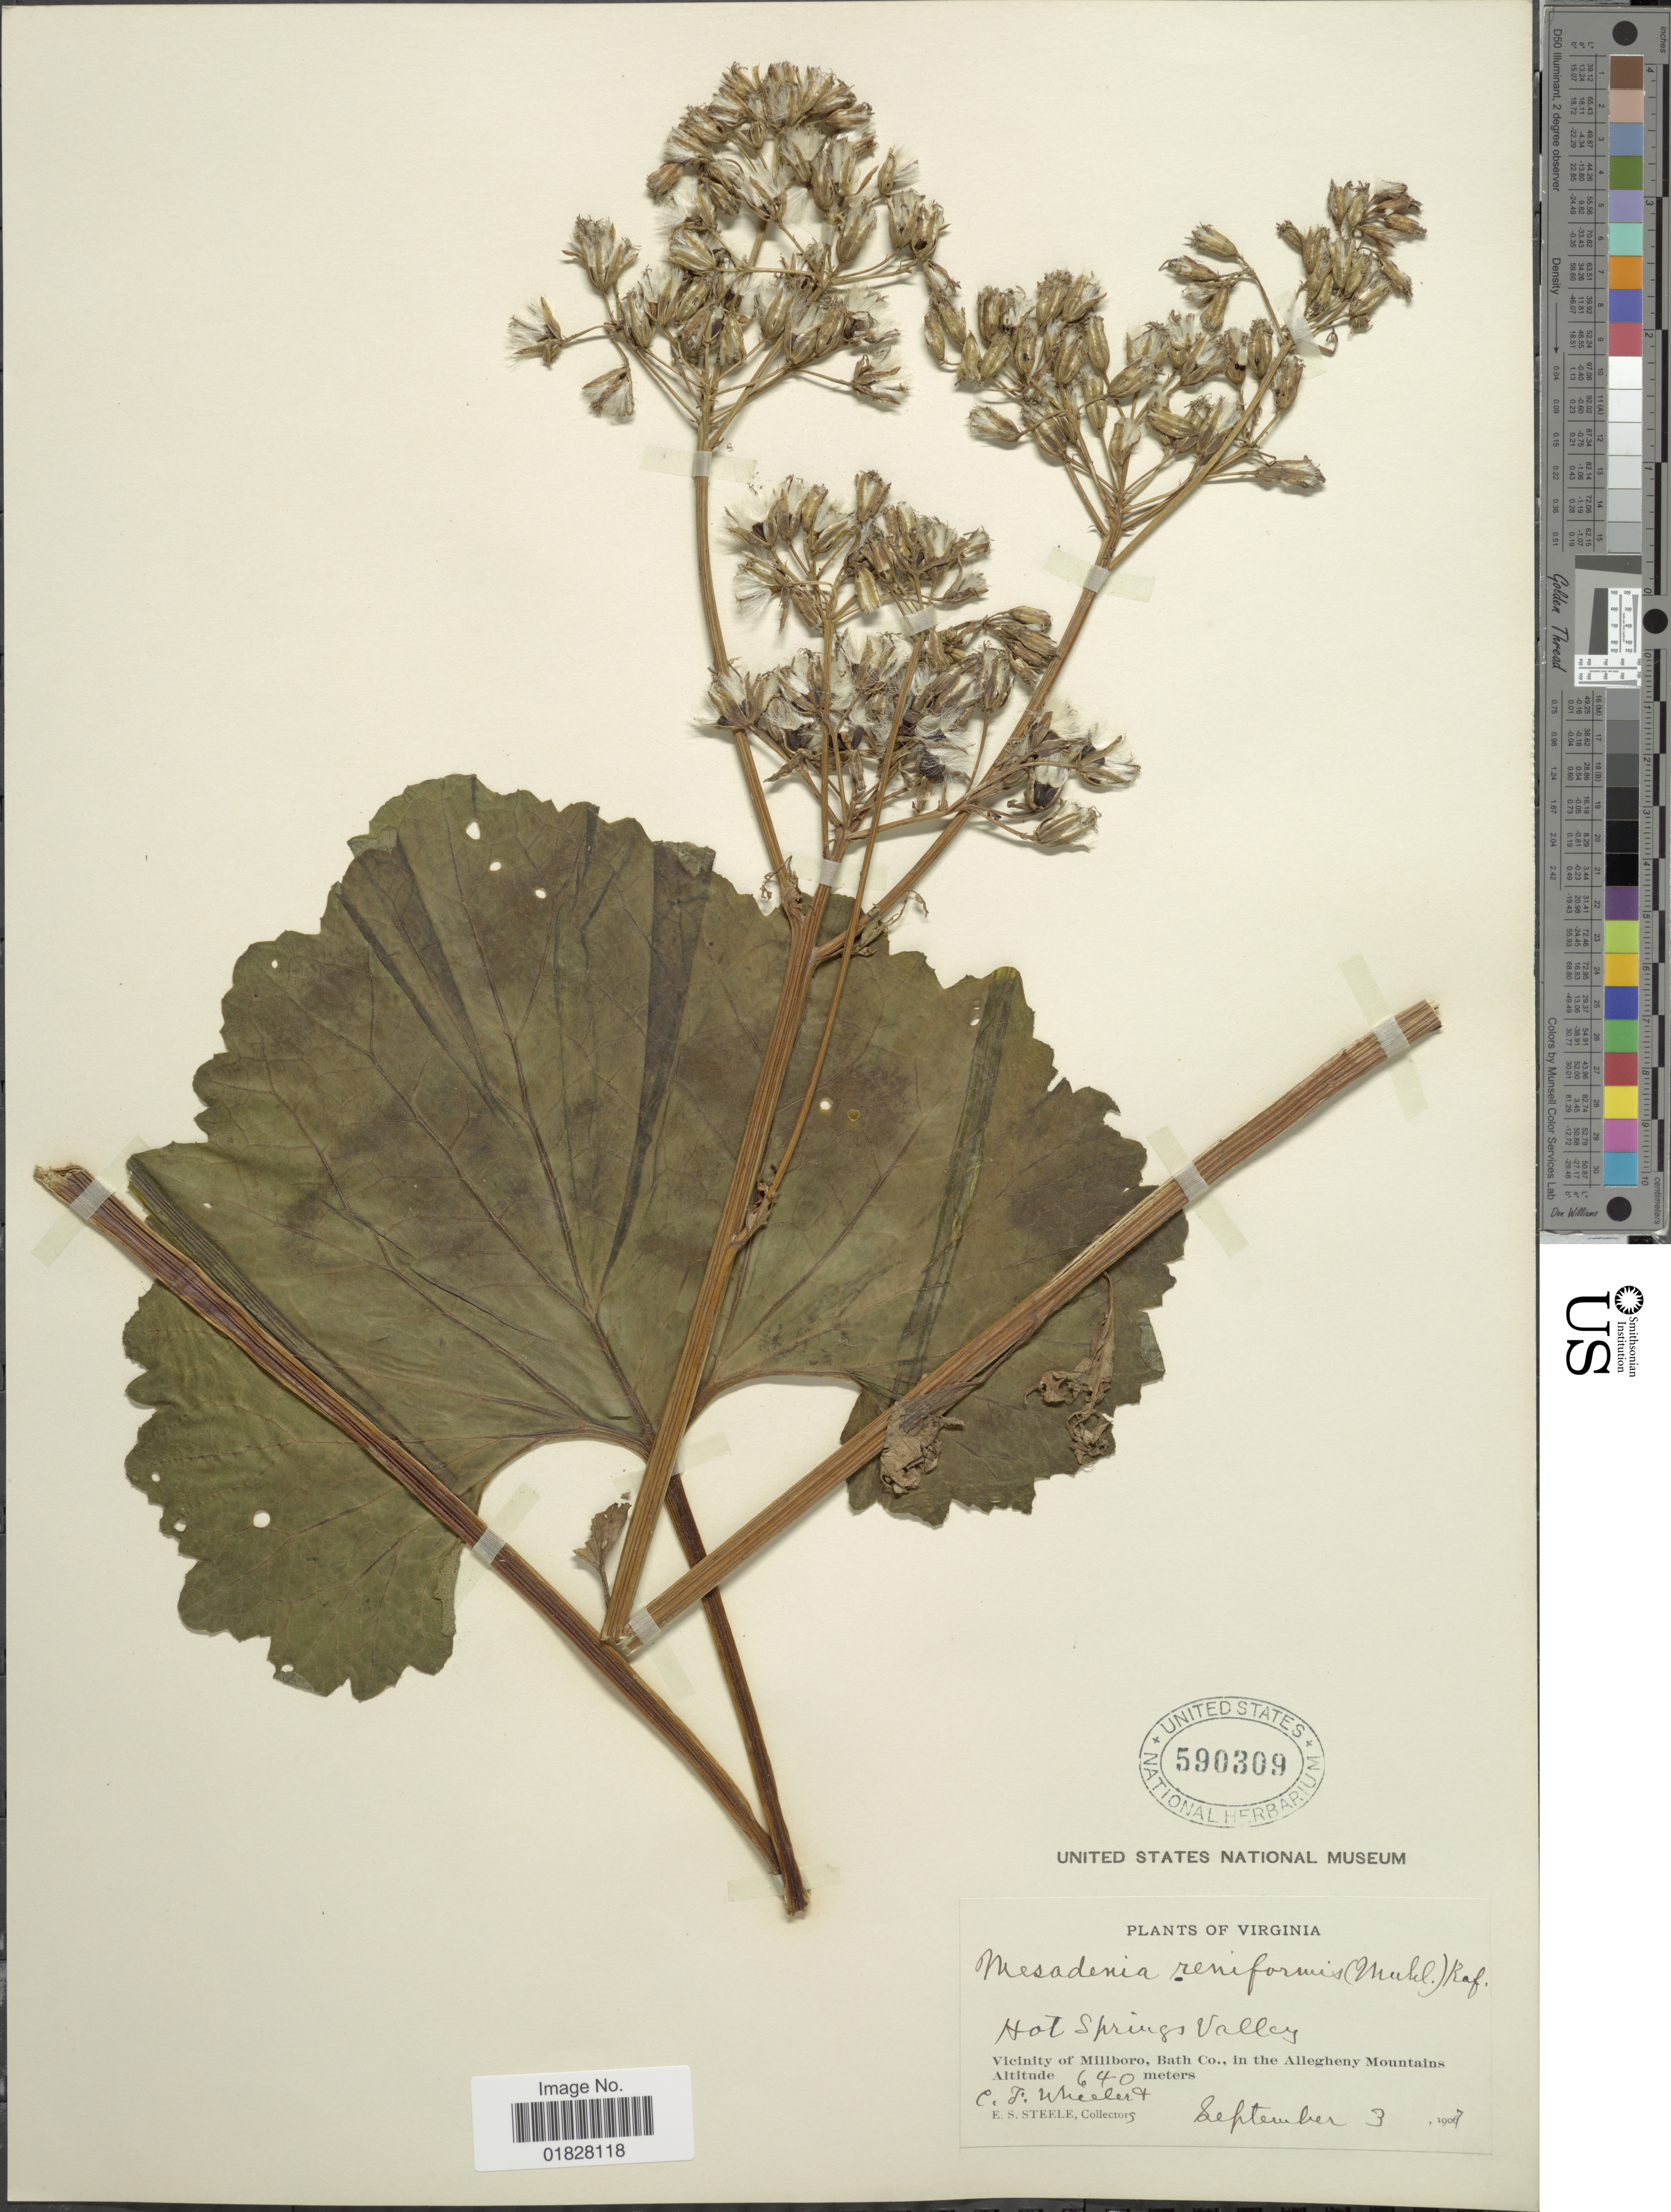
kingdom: Plantae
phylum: Tracheophyta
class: Magnoliopsida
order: Asterales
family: Asteraceae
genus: Arnoglossum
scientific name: Arnoglossum reniforme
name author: (Hook.) H. Rob.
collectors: C. Wheeler & E. Steele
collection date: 1907-09-03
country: United States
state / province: Virginia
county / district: Bath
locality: Hot Springs Valley. Vicinity of Millboro, Bath Co., in the Allegheny Mountains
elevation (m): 640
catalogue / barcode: US 590309